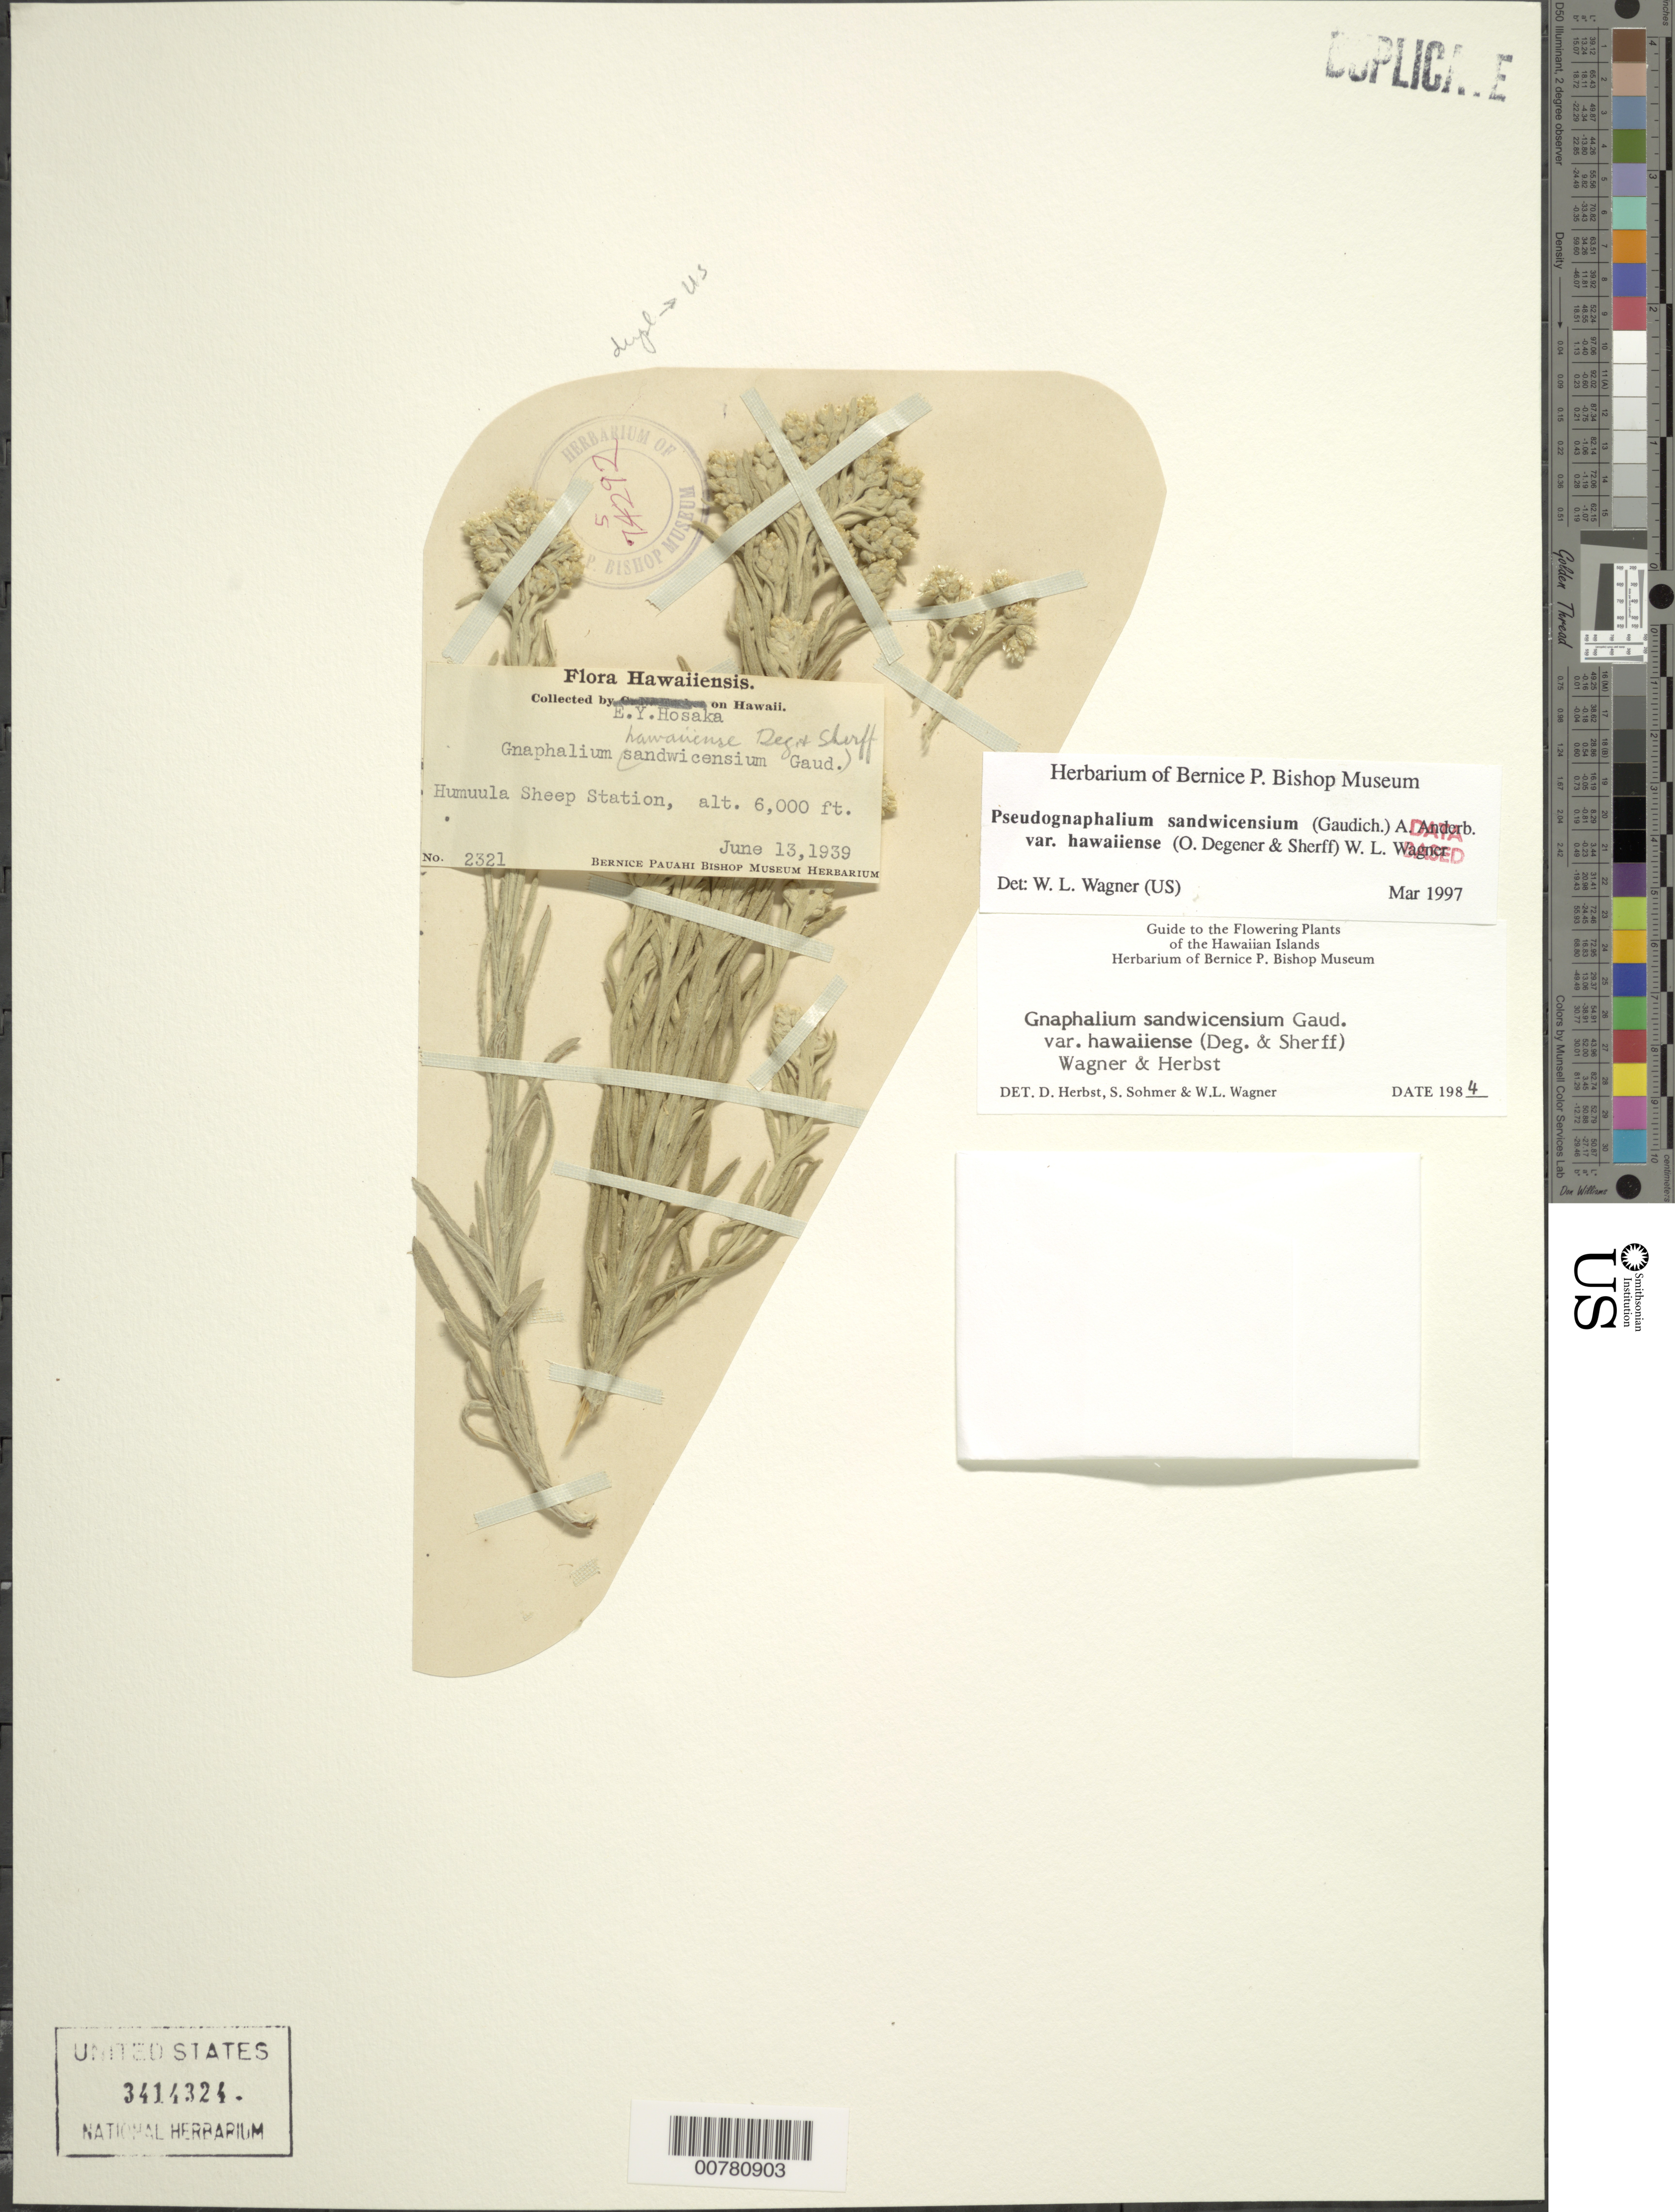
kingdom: Plantae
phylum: Tracheophyta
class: Magnoliopsida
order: Asterales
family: Asteraceae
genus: Pseudognaphalium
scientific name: Pseudognaphalium sandwicensium var. hawaiiense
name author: (O. Deg. & Sherff) O. Deg. & Sherff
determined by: Wagner, W. L., (BOT), Smithsonian Institution - National Museum of Natural History (UNITED STATES)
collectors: E. Y. Hosaka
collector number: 2321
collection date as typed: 13 Jun 1939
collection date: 1939-06-13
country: United States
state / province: Hawaii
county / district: Hawaii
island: Hawaii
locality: Humuula Sheep Station.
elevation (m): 1829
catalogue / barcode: US 3414324